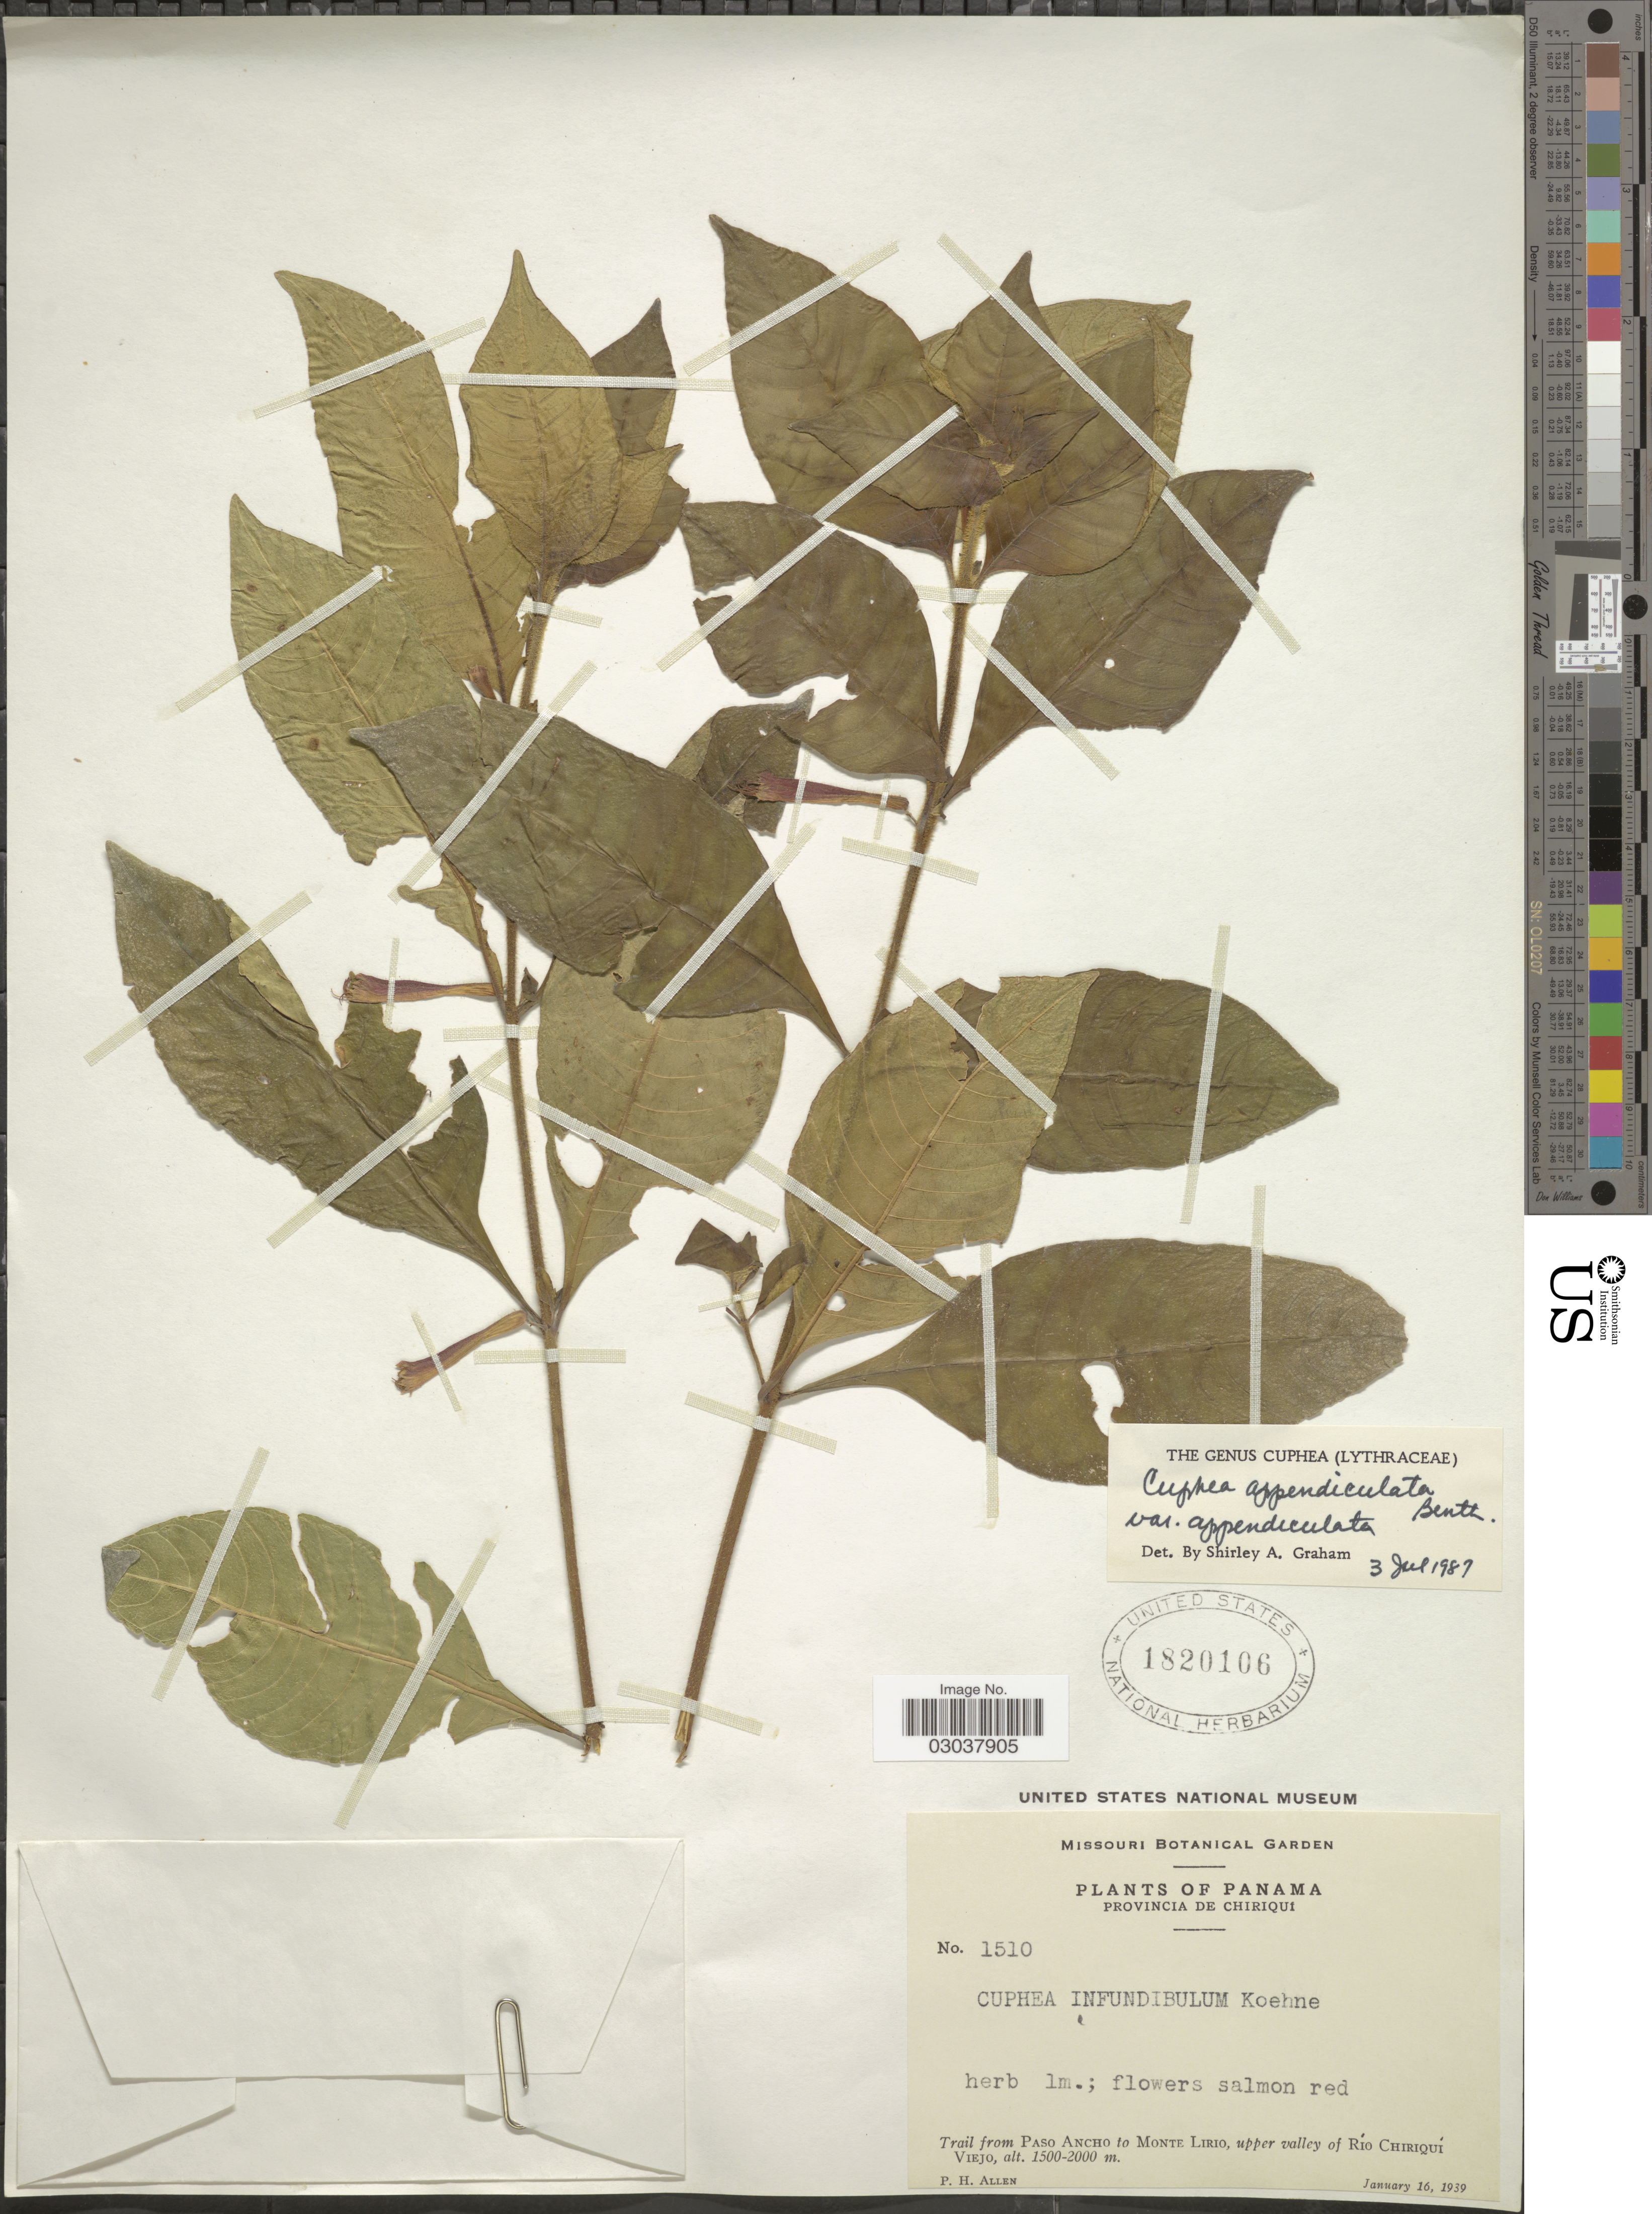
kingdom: Plantae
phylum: Tracheophyta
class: Magnoliopsida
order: Myrtales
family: Lythraceae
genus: Cuphea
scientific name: Cuphea appendiculata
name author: Benth.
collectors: P. H. Allen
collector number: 1510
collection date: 1939-01-16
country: Panama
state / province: Chiriqui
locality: Trail from Paso Ancho to Monte Lirio, upper valley of Río Chiriquí Viejo.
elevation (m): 1500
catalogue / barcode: US 1820106